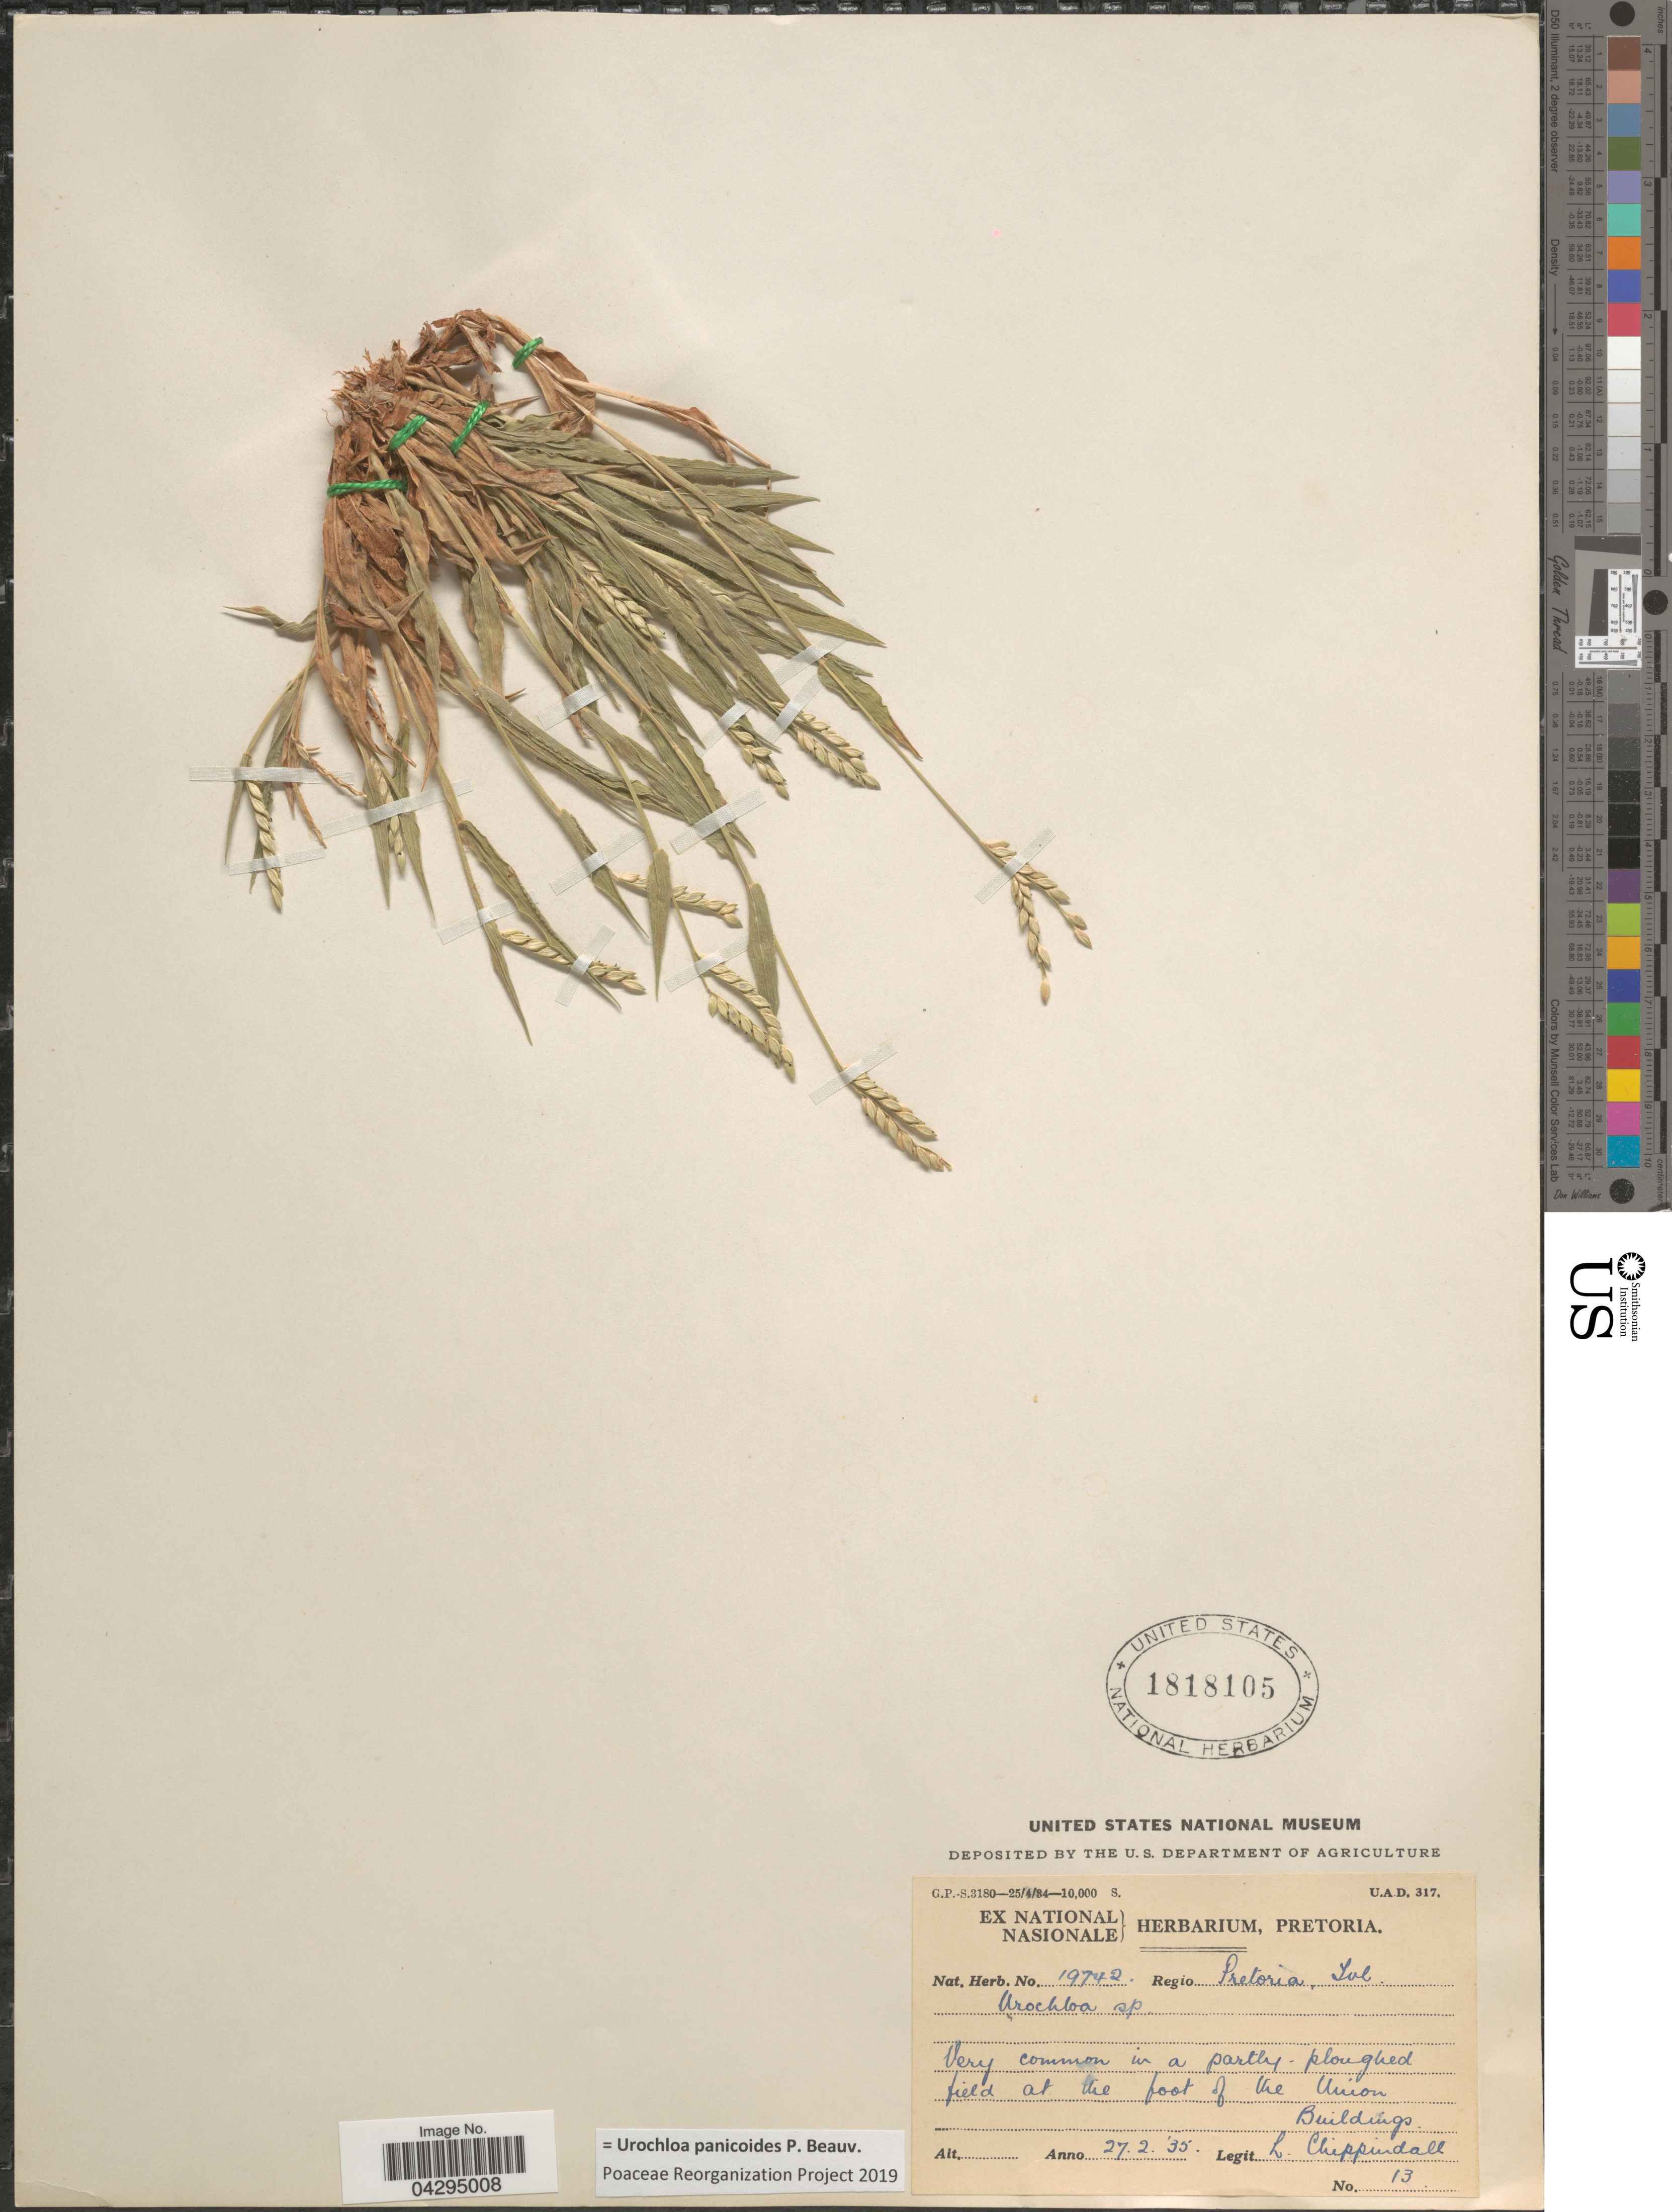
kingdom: Plantae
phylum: Tracheophyta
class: Liliopsida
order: Poales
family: Poaceae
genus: Urochloa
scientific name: Urochloa panicoides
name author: P. Beauv.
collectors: L. Chippindall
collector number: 13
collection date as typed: Transcribed d/m/y: 27/2/35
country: South Africa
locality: Regio Pretoria, Tvl. Very common in a partly - ploughed field at the foot of the Union Buildings.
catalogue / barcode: US 1818105